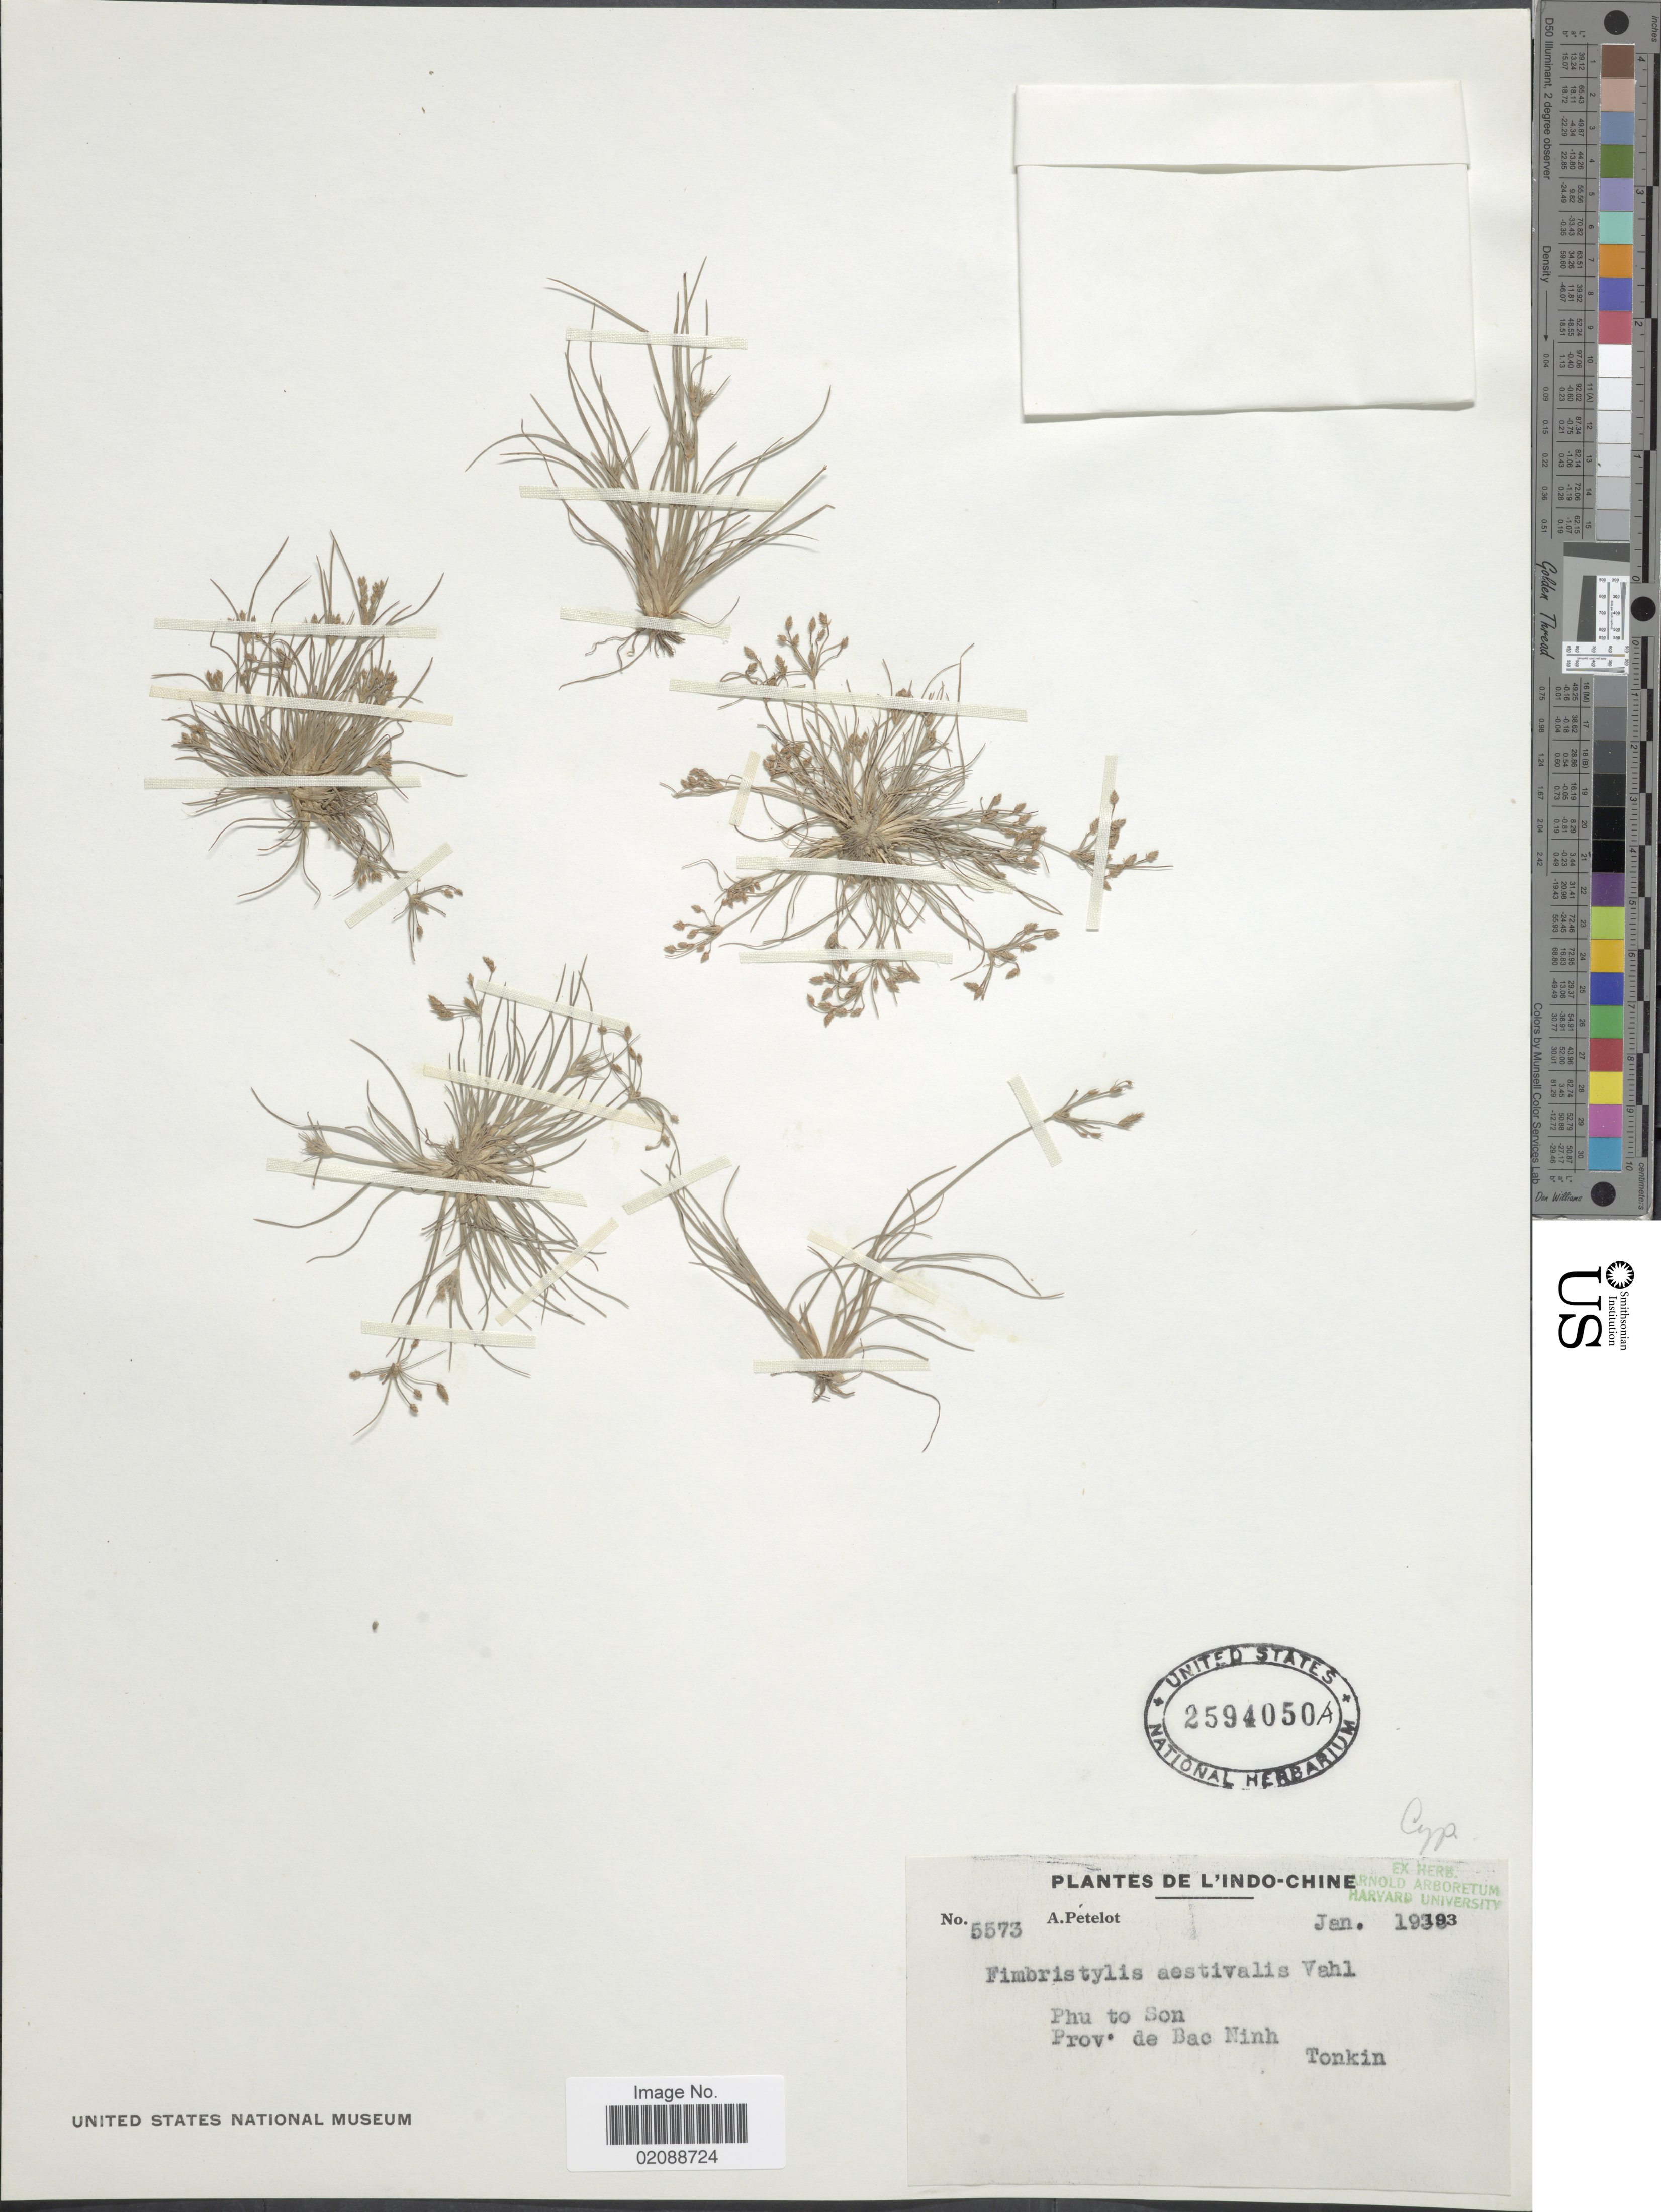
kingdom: Plantae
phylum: Tracheophyta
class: Liliopsida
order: Poales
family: Cyperaceae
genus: Fimbristylis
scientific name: Fimbristylis aestivalis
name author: (Retz.) Vahl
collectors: A. Petelot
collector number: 5573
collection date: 1933-01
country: Vietnam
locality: L' Indo-Chine, Phu to Son, Prov. de Bac Ninh, Tonkin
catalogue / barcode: US 2594050A